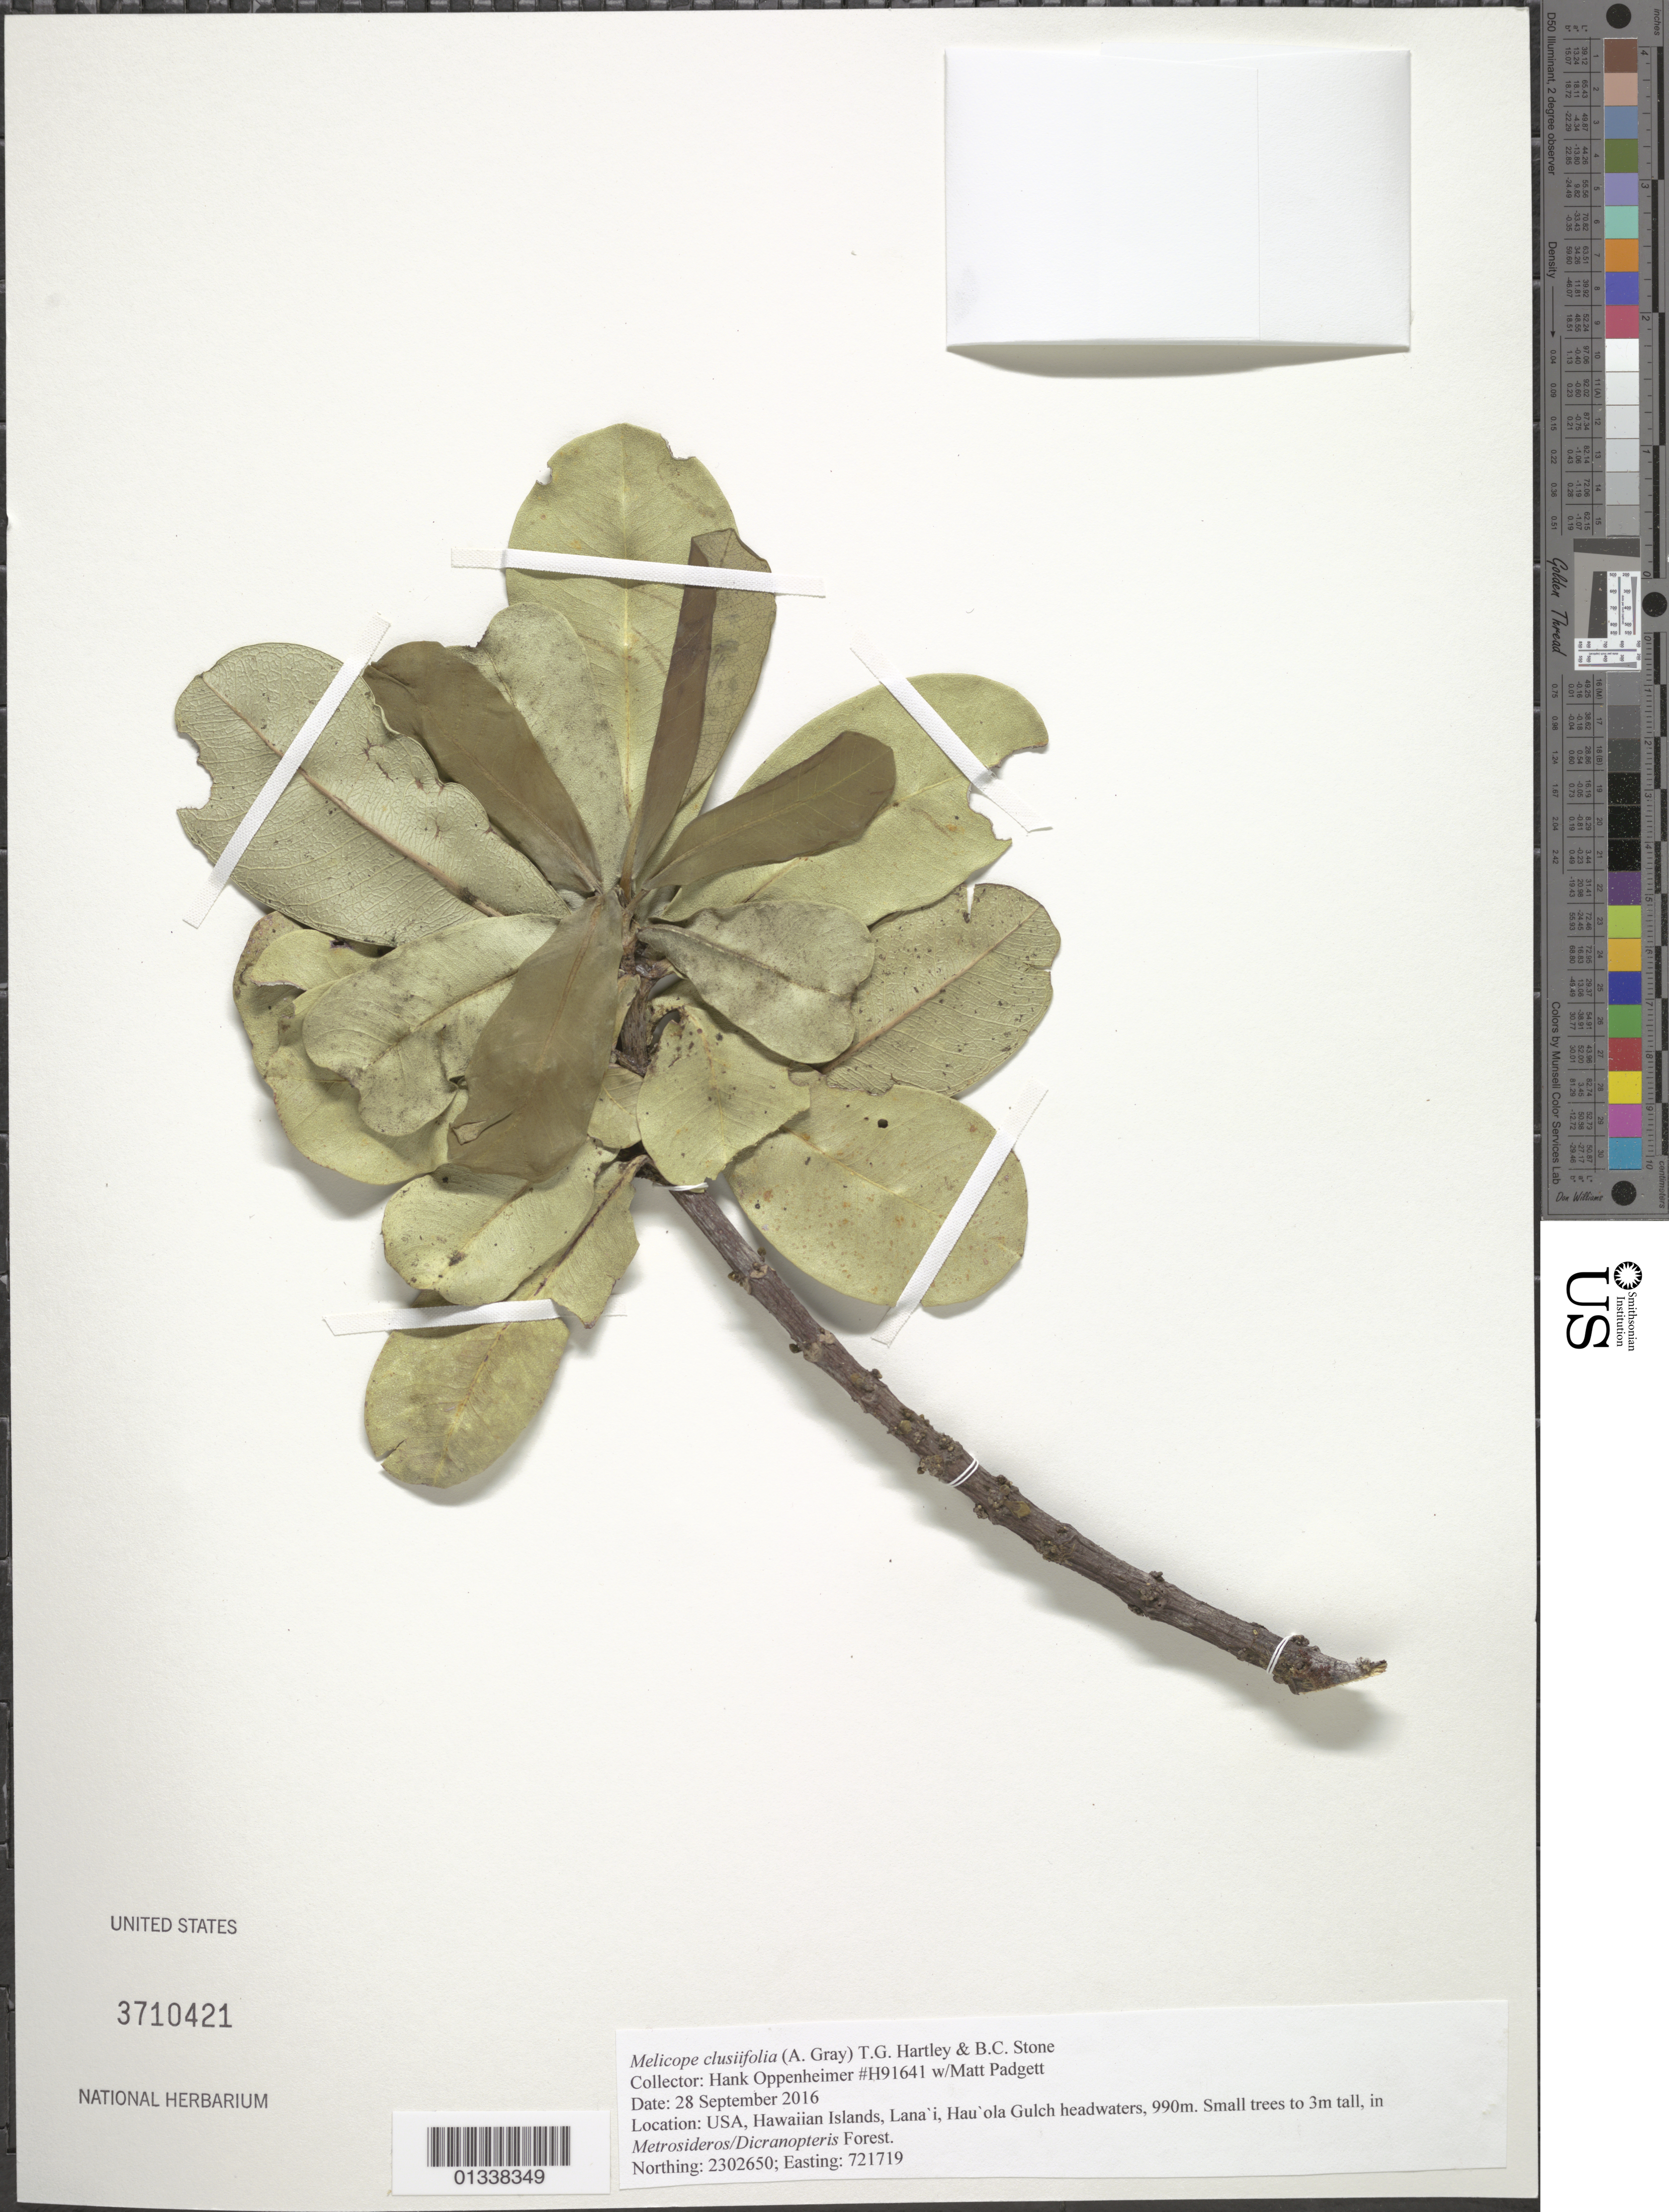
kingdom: Plantae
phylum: Tracheophyta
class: Magnoliopsida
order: Sapindales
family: Rutaceae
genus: Melicope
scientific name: Melicope clusiifolia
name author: (A. Gray) T.G. Hartley & B.C. Stone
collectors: H. Oppenheimer & M. Padgett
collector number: H91641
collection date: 2016-09-28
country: United States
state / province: Hawaii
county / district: Maui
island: Lana'i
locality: Hau'ola Gulch headwaters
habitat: In Metrosideros/Dicranopteris Forest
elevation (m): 990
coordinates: Northing: 2302650, Easting: 721719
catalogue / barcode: US 3710421